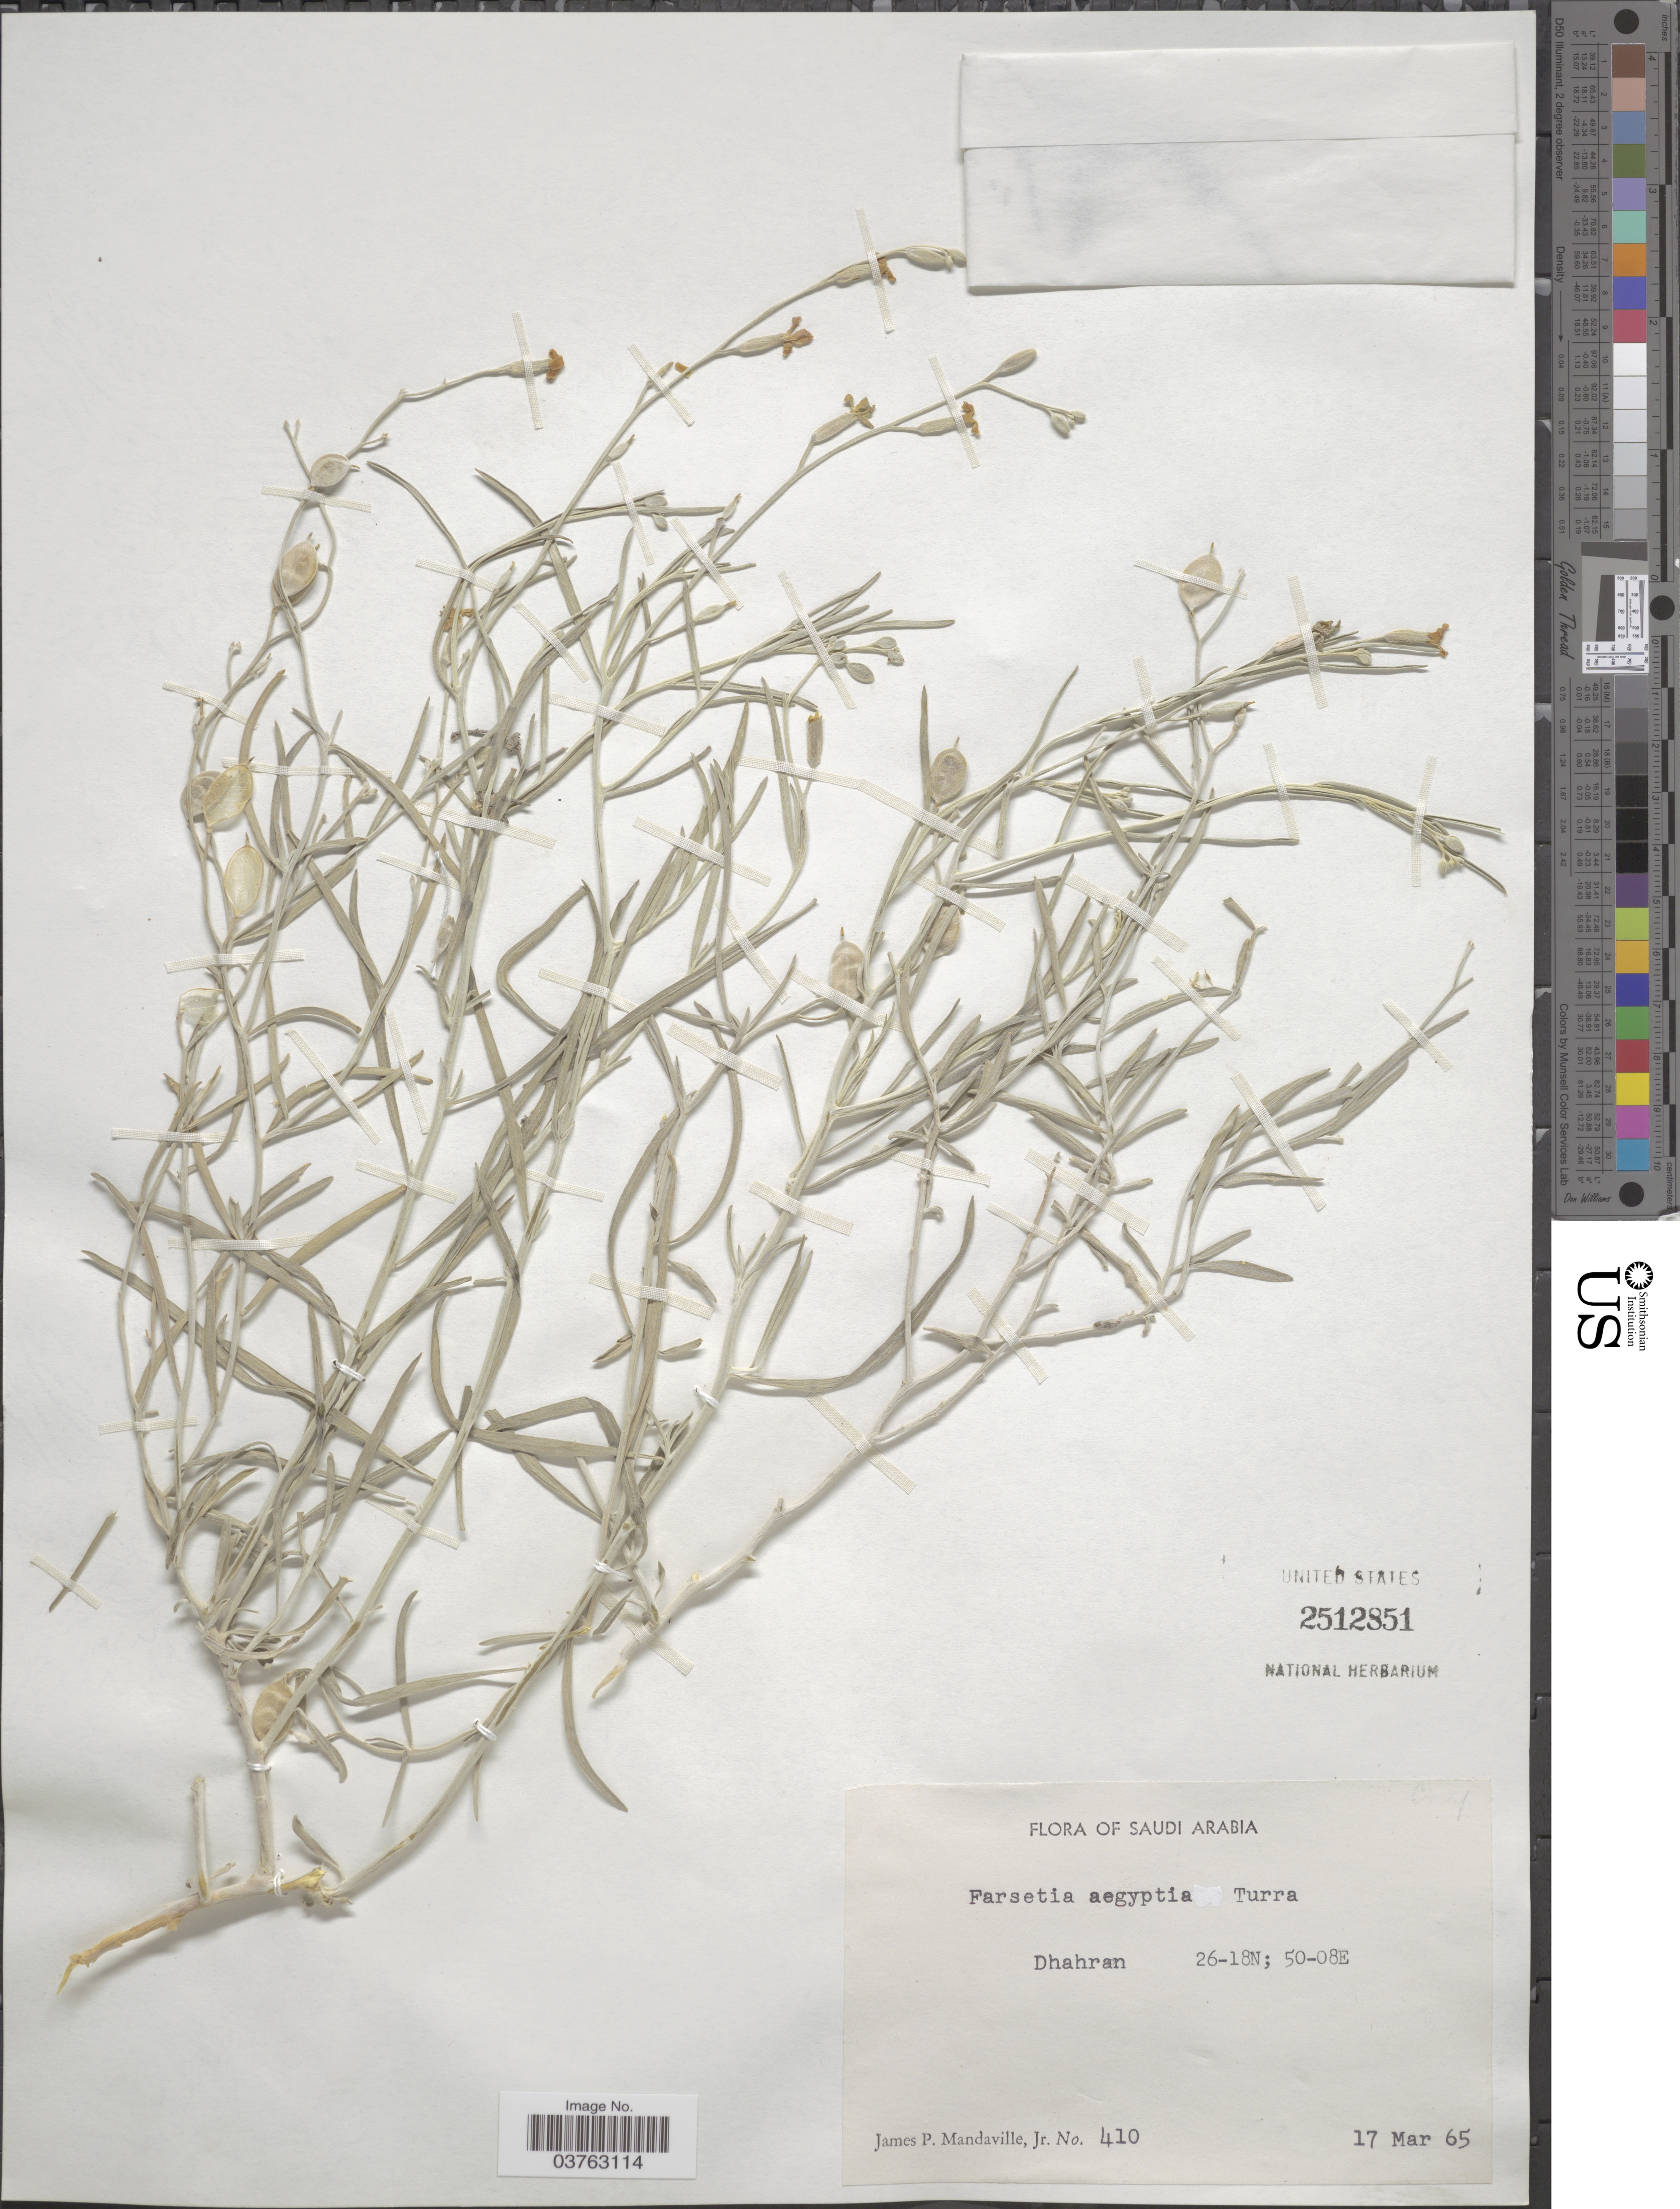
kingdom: Plantae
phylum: Tracheophyta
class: Magnoliopsida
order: Brassicales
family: Brassicaceae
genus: Farsetia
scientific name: Farsetia aegyptia subsp. aegyptia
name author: Turra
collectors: J. Mandaville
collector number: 410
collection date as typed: Transcribed d/m/y: 17/3/65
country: Saudi Arabia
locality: Dhahran.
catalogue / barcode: US 2512851